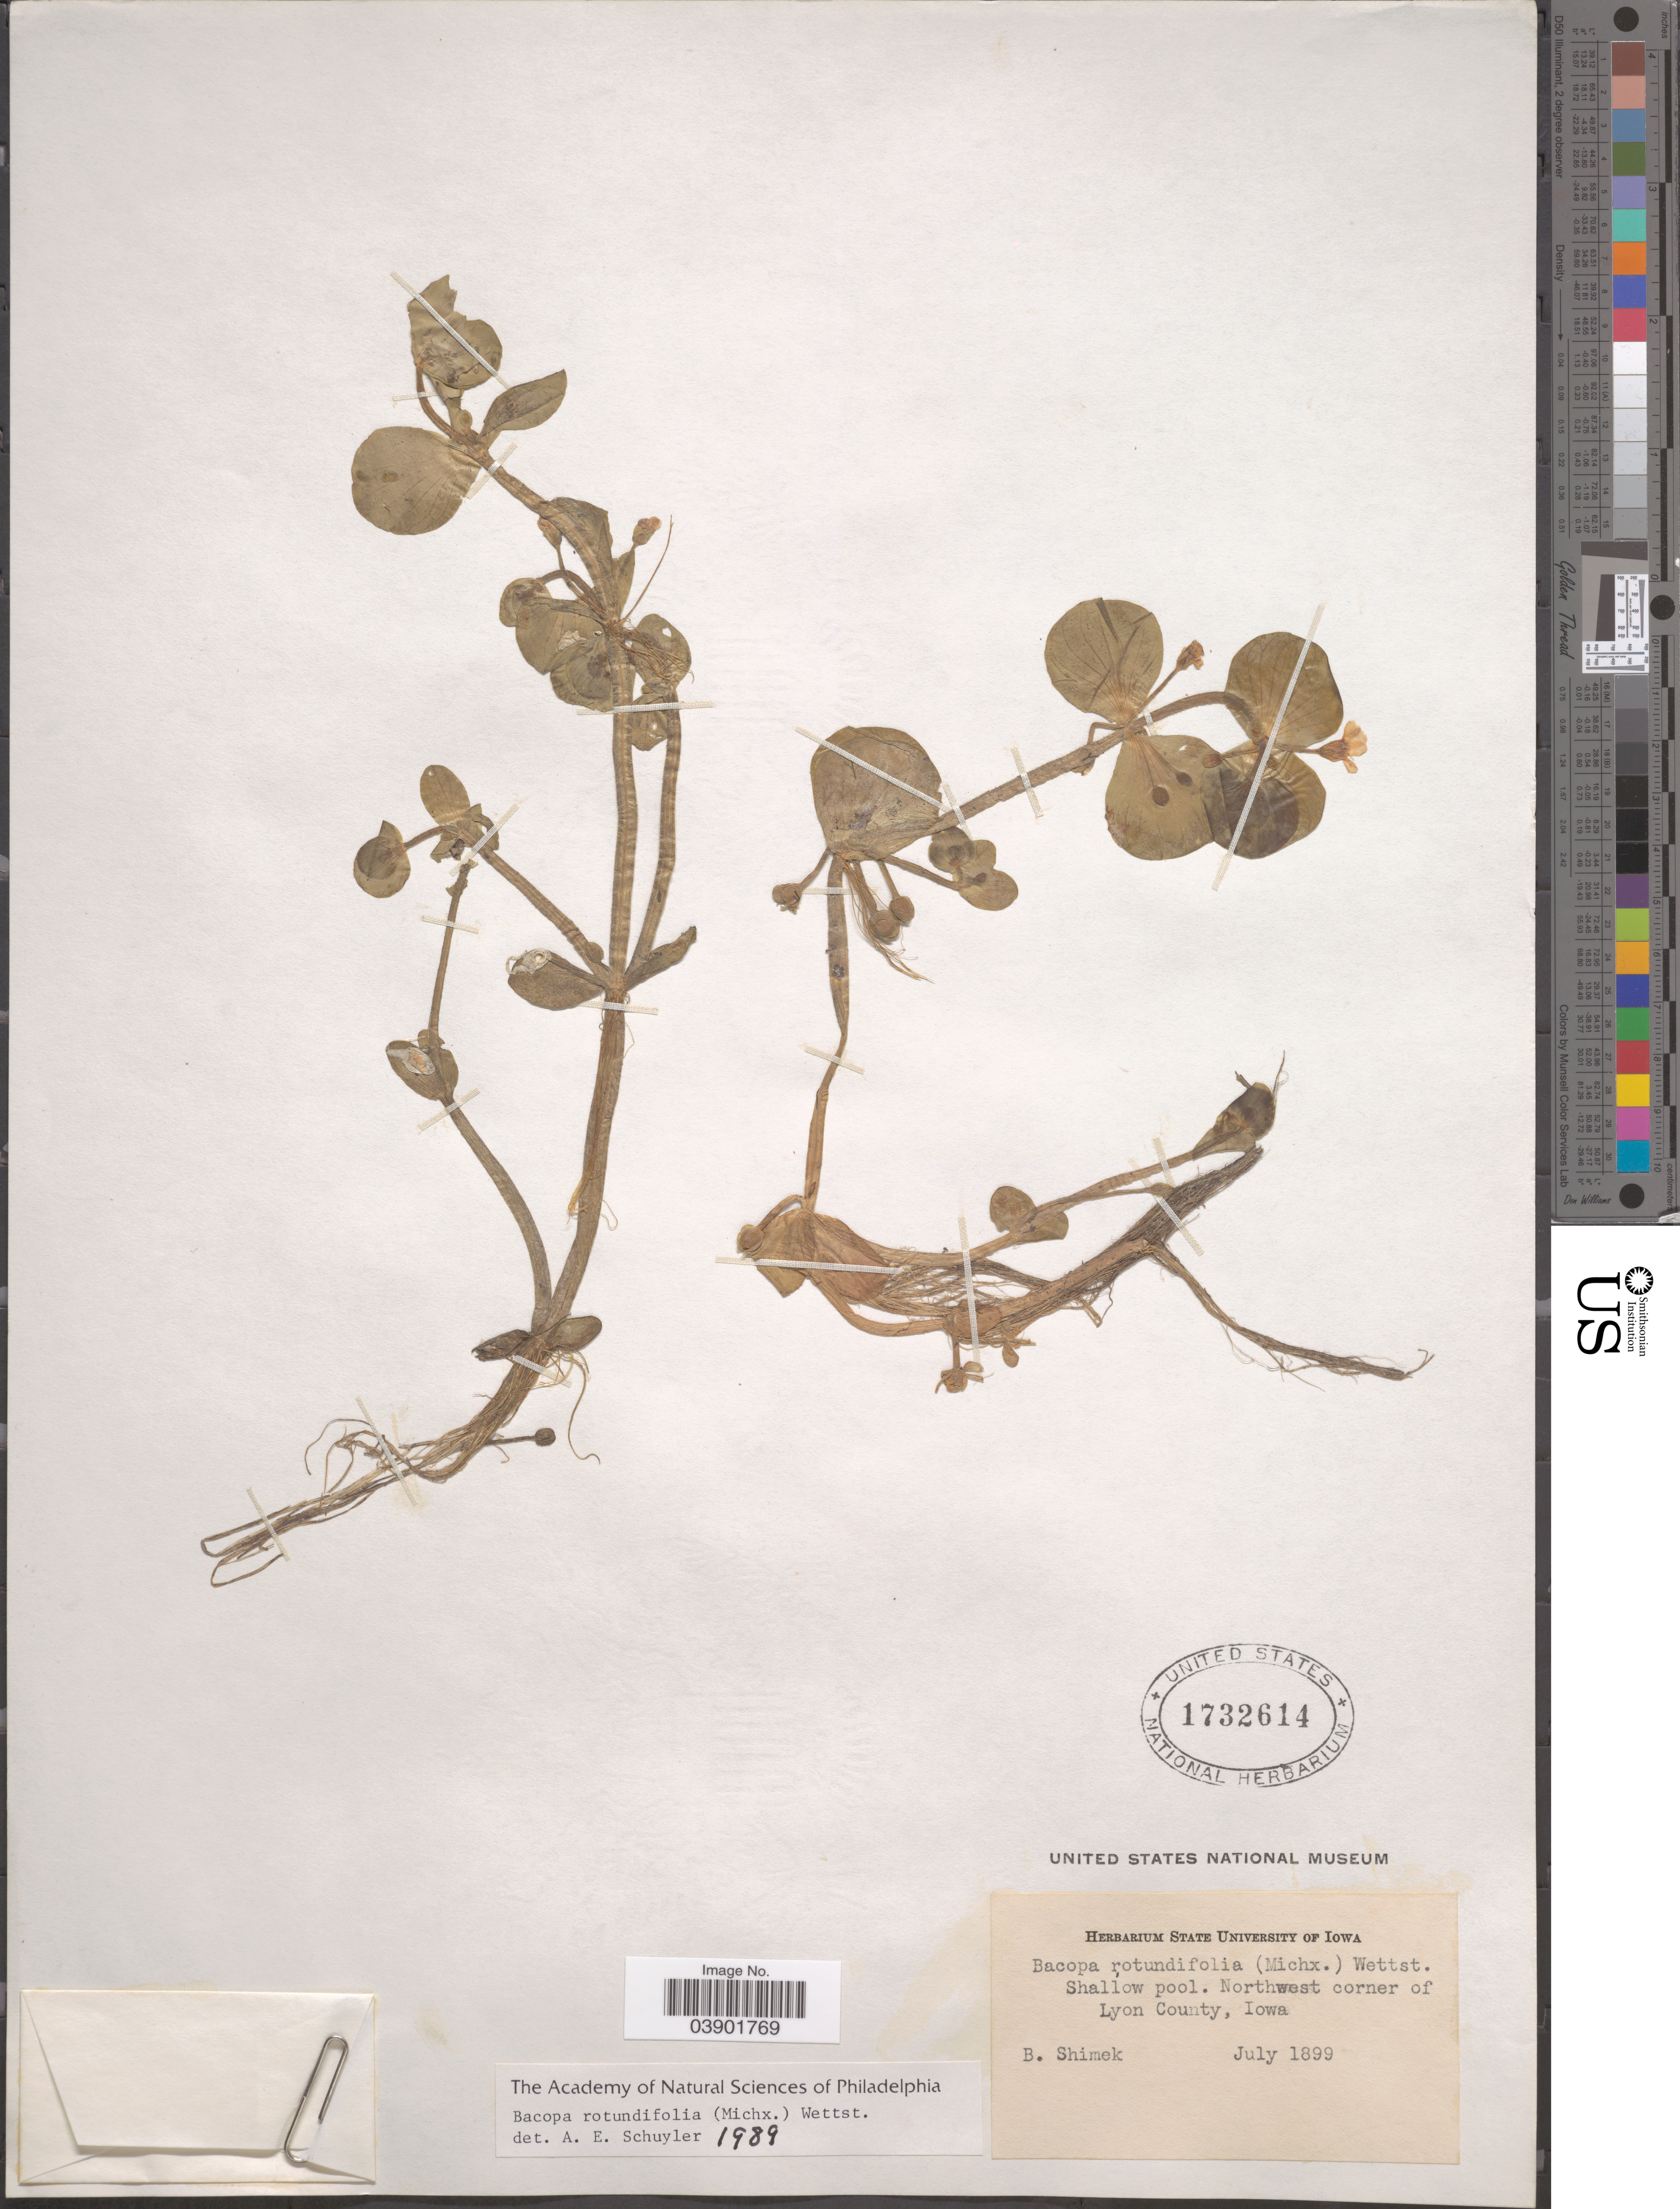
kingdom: Plantae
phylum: Tracheophyta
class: Magnoliopsida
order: Lamiales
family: Plantaginaceae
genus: Bacopa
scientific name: Bacopa rotundifolia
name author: (Michx.) Wettst.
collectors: B. Shimek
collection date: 1899-07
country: United States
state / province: Iowa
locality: Northwest corner of Lyon County.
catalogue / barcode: US 1732614